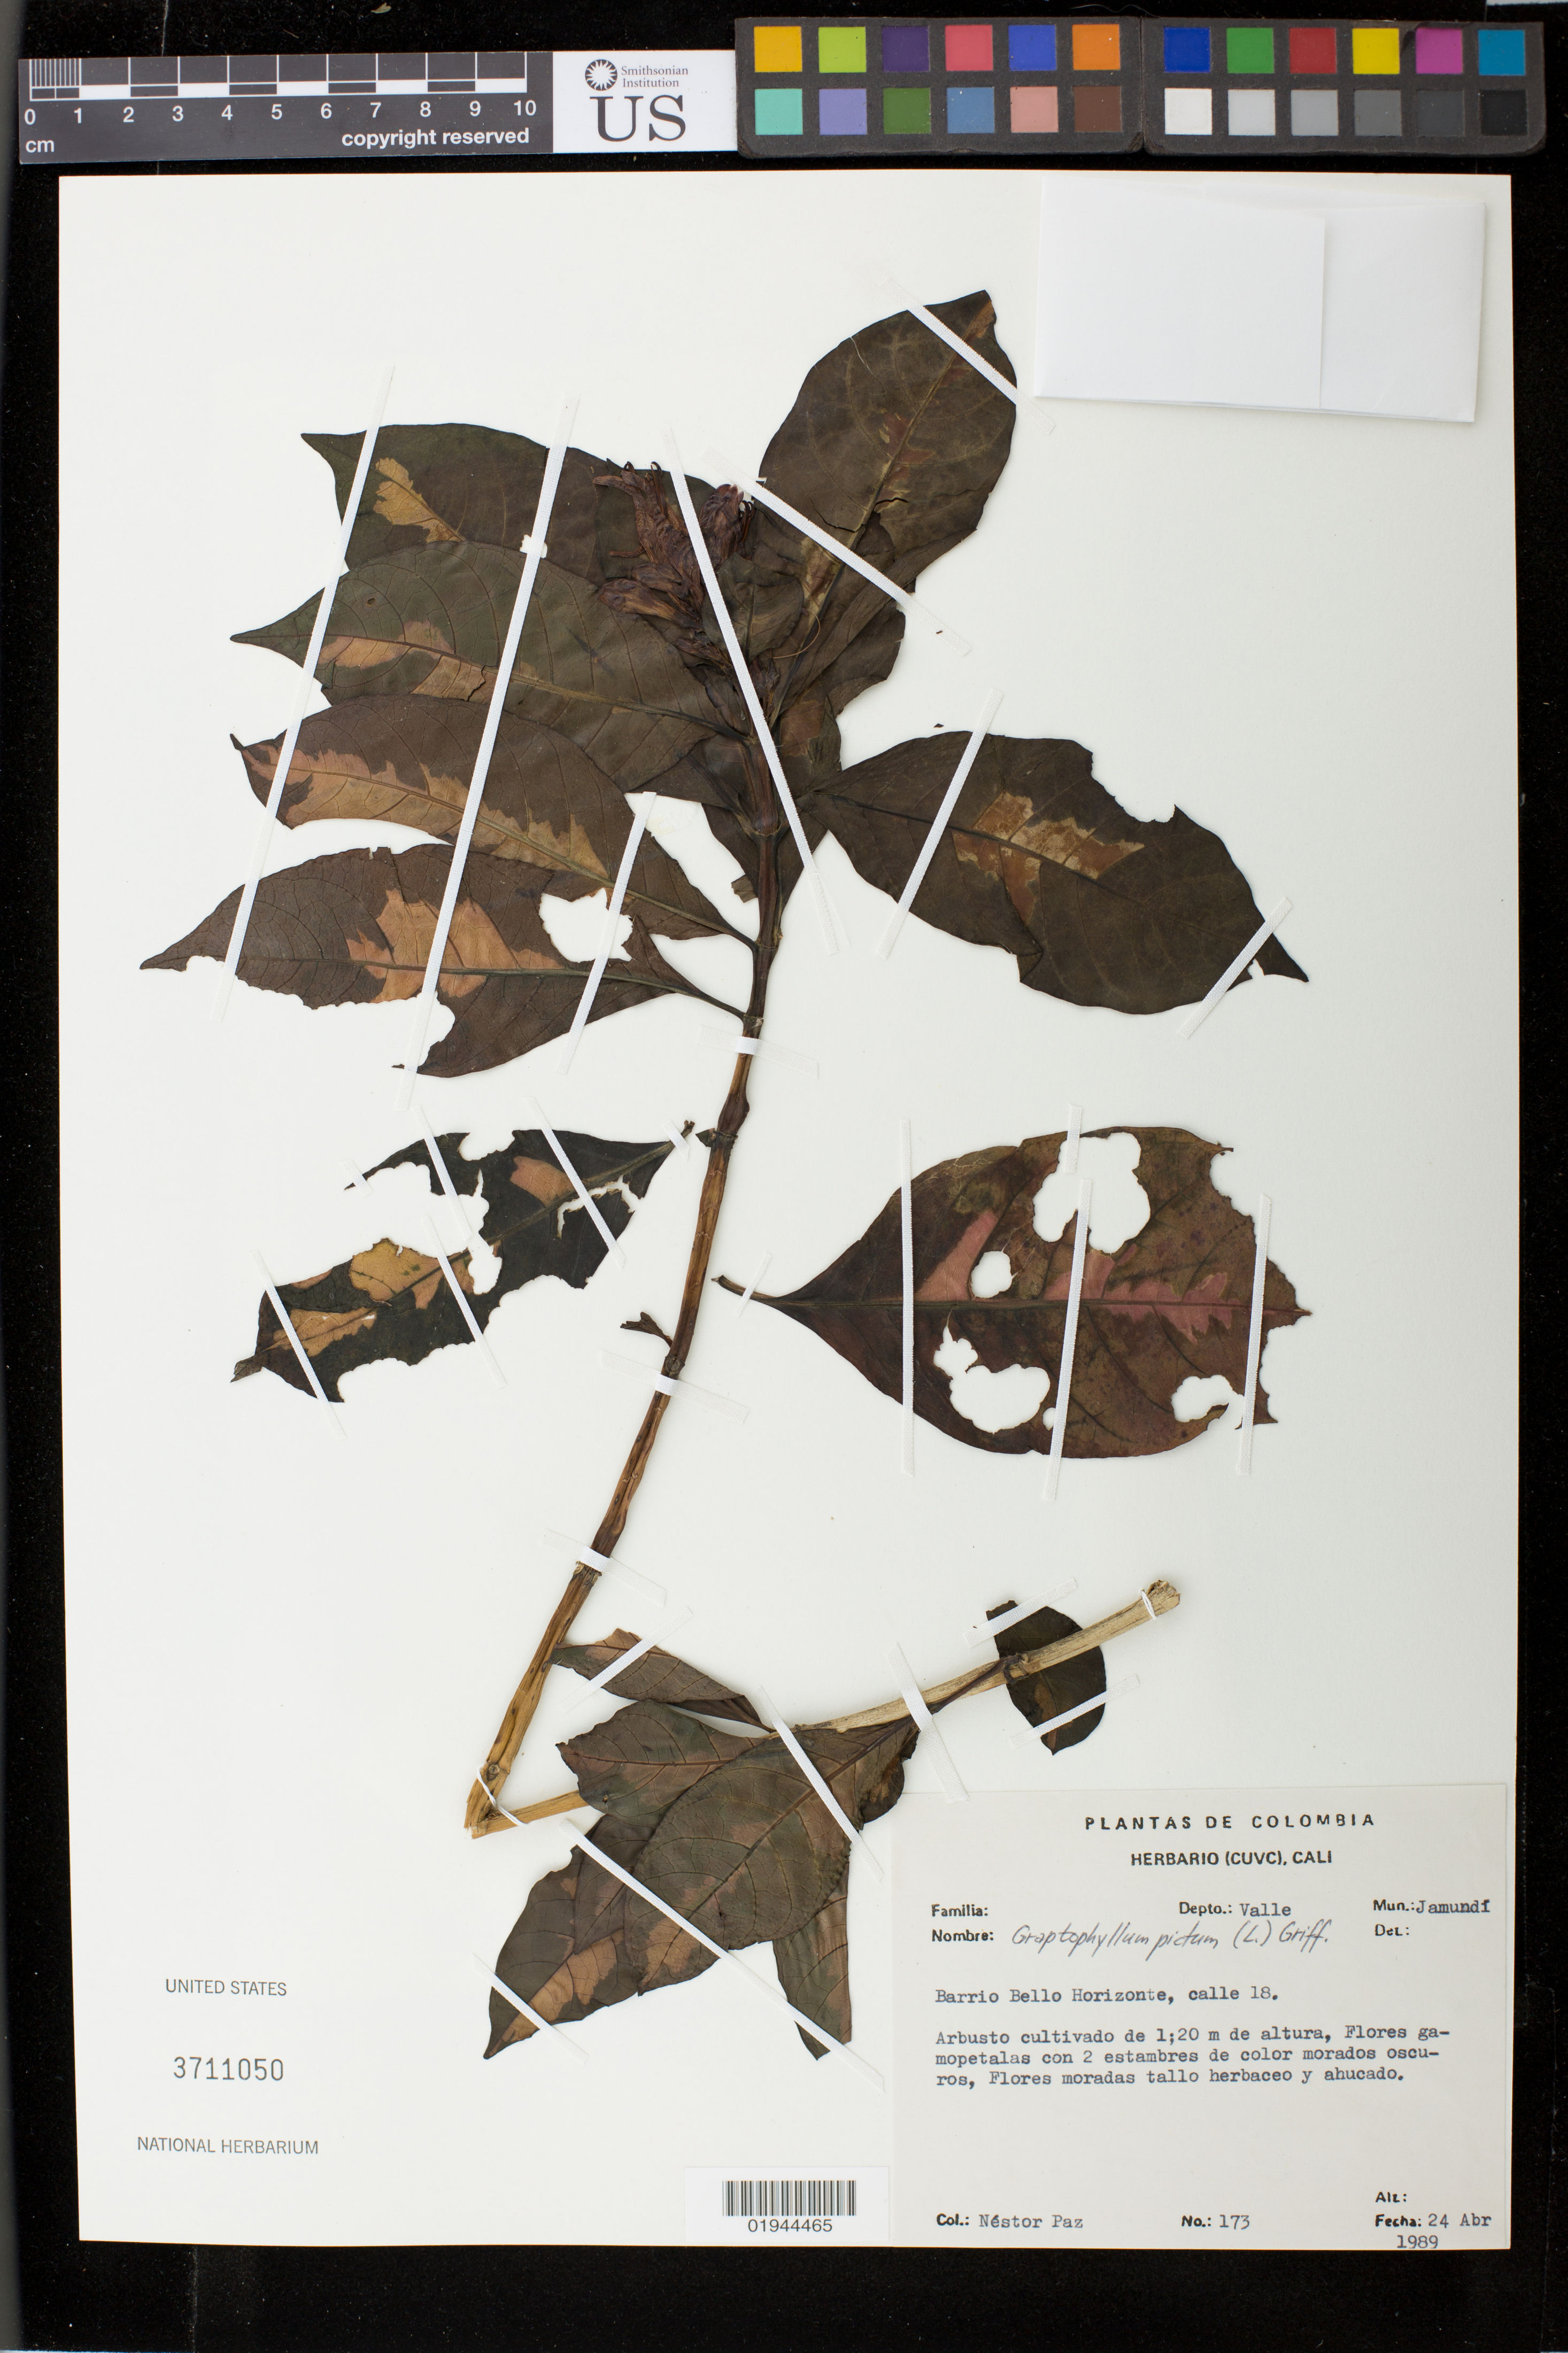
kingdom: Plantae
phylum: Tracheophyta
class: Magnoliopsida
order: Lamiales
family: Acanthaceae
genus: Graptophyllum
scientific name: Graptophyllum pictum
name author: (L.) Griff.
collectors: N. Paz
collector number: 173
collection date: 1989-04-24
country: Colombia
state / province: Valle del Cauca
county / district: Jamundí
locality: Barrio Bello Horizonte, calle 18.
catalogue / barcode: US 3711050